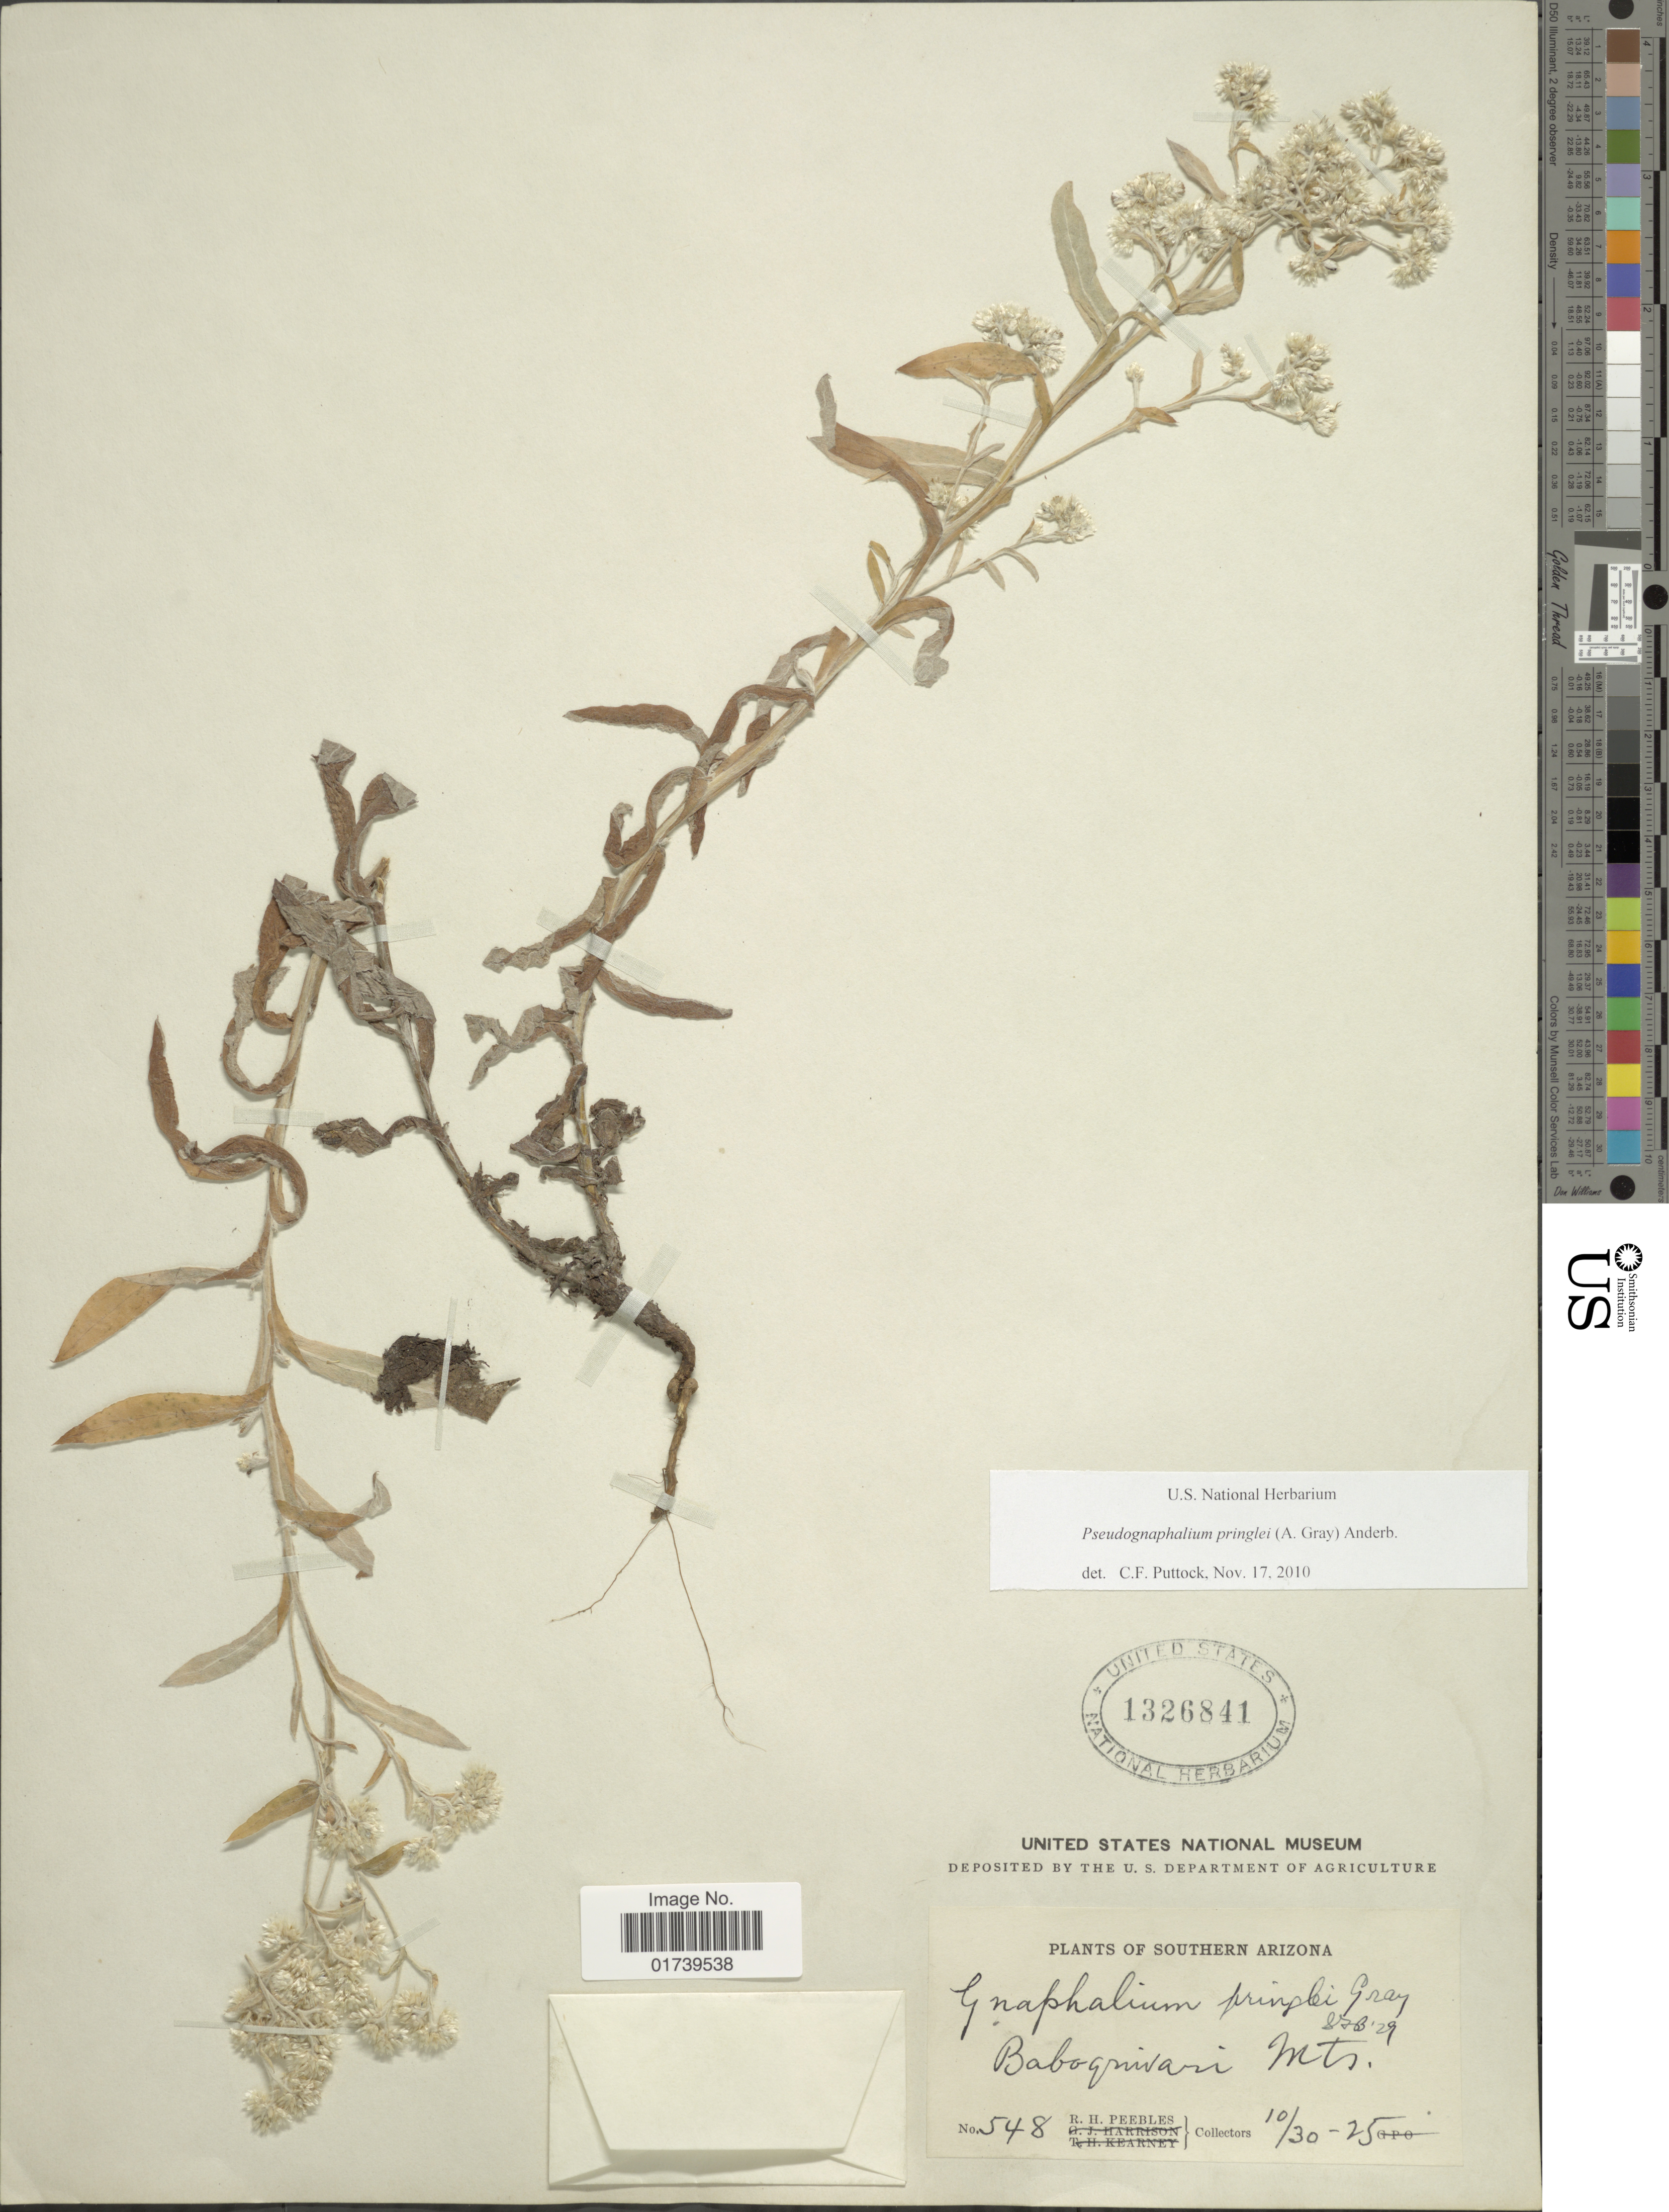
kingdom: Plantae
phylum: Tracheophyta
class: Magnoliopsida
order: Asterales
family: Asteraceae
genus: Pseudognaphalium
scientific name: Pseudognaphalium pringlei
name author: (A. Gray) Anderb.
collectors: R. H. Peebles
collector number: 548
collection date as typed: Transcribed d/m/y: 30/10/25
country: United States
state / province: Arizona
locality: Southern Arizona, Baboquivari Mts.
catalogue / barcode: US 1326841